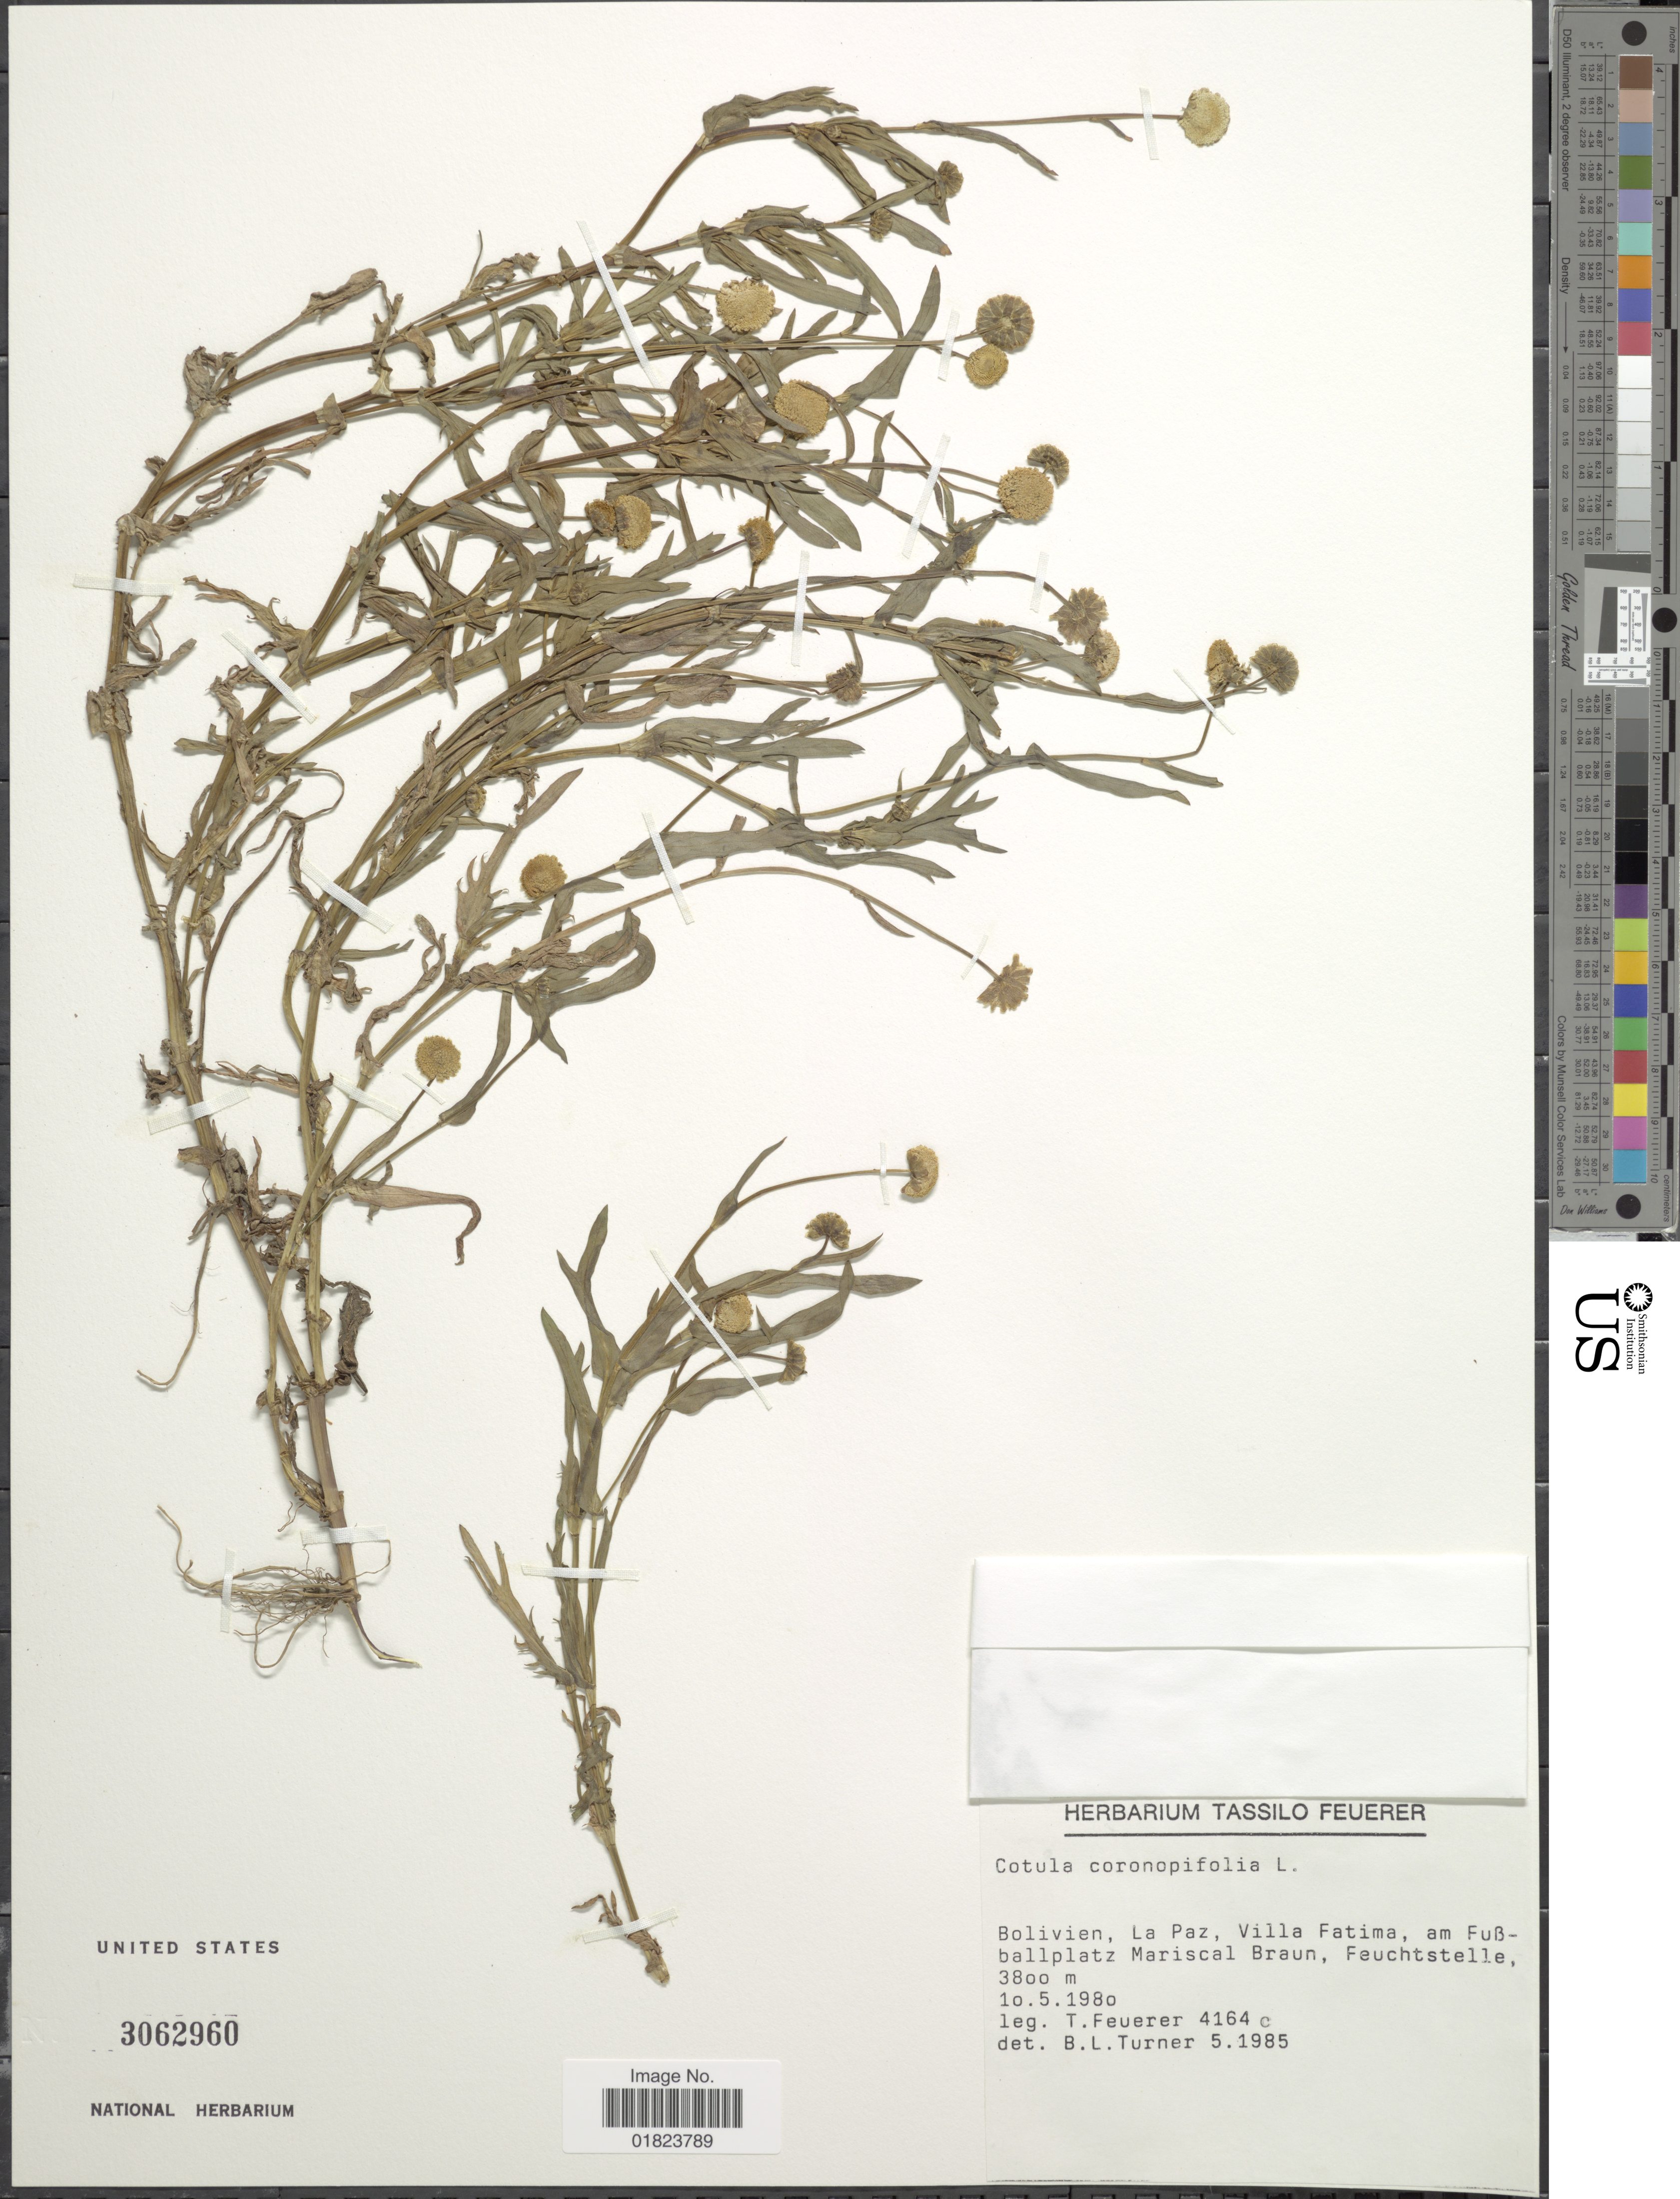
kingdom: Plantae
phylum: Tracheophyta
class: Magnoliopsida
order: Asterales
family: Asteraceae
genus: Cotula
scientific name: Cotula coronopifolia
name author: L.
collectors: T. Feuerer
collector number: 4164c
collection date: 1980-05-10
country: Bolivia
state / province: La Paz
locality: Villa Fatima, am Fussballplatz Mariscal Braun, Feuchtstelle.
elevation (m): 3800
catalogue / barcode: US 3062960